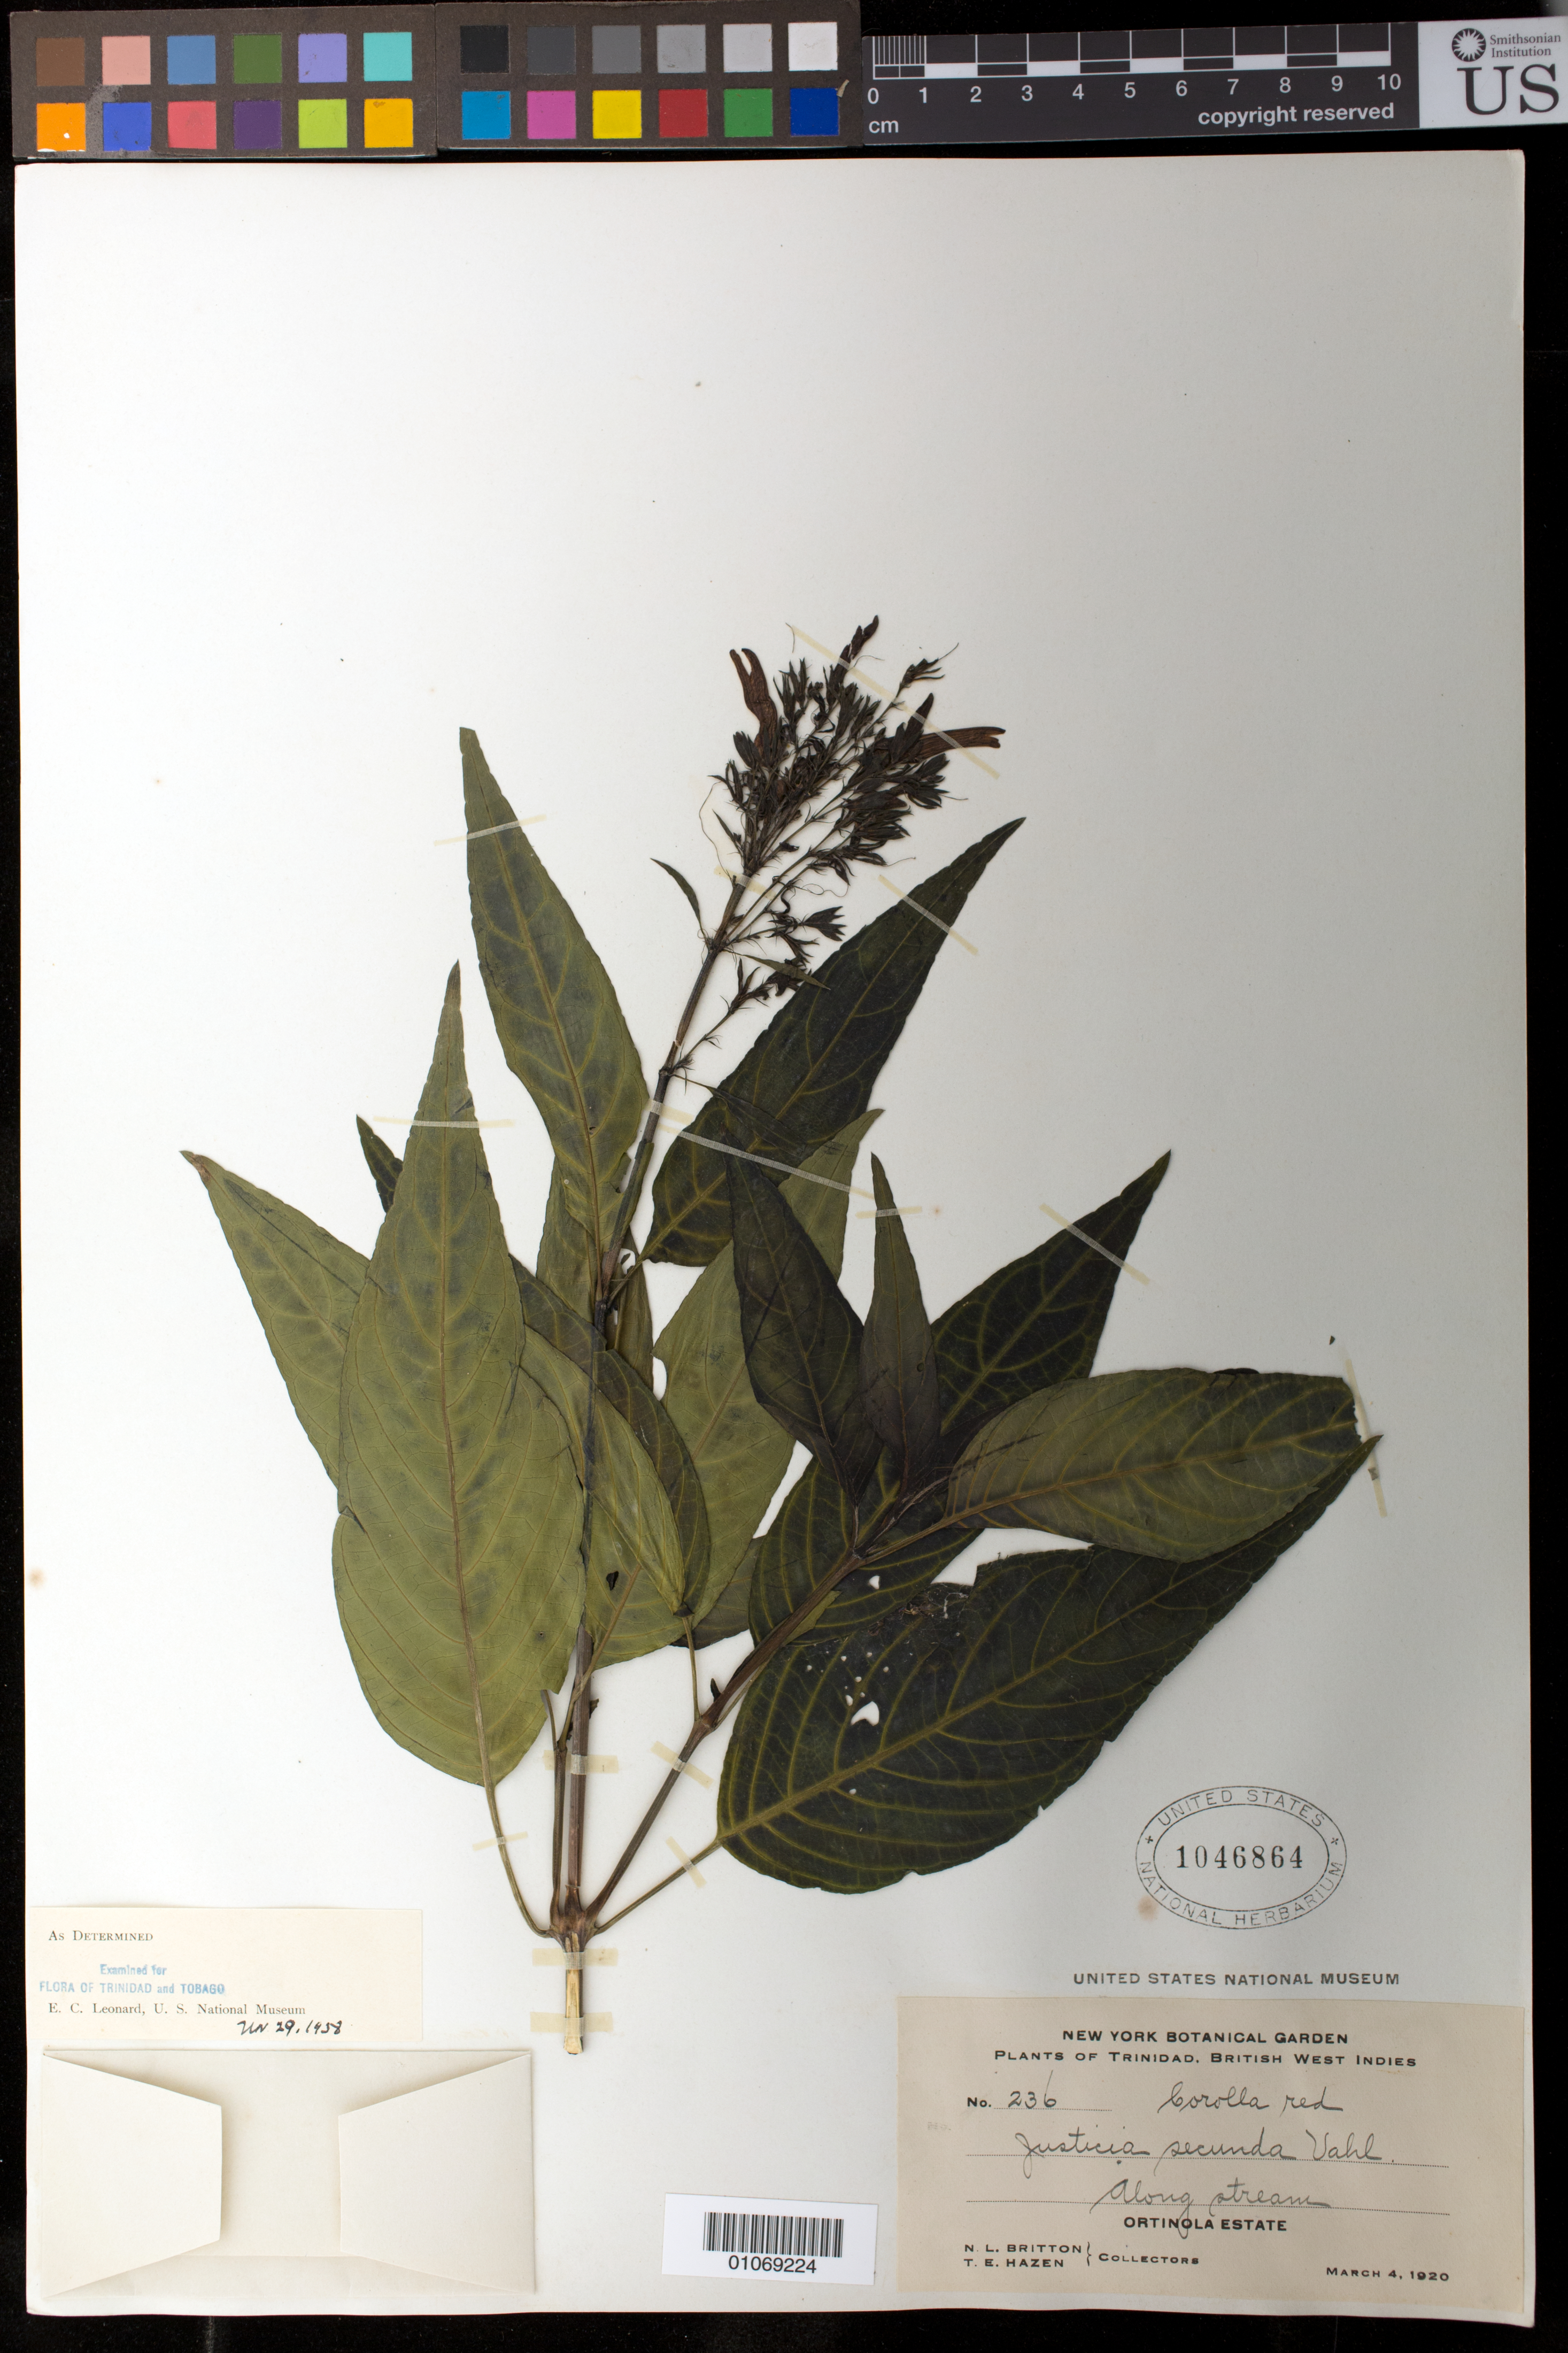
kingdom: Plantae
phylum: Tracheophyta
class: Magnoliopsida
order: Lamiales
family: Acanthaceae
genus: Justicia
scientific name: Justicia secunda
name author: Vahl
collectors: N. Britton & T. E. Hazen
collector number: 236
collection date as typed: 04 Mar 1920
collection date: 1920-03-04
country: Trinidad and Tobago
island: Trinidad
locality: Ortinola Estate.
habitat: Along stream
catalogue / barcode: US 1046864